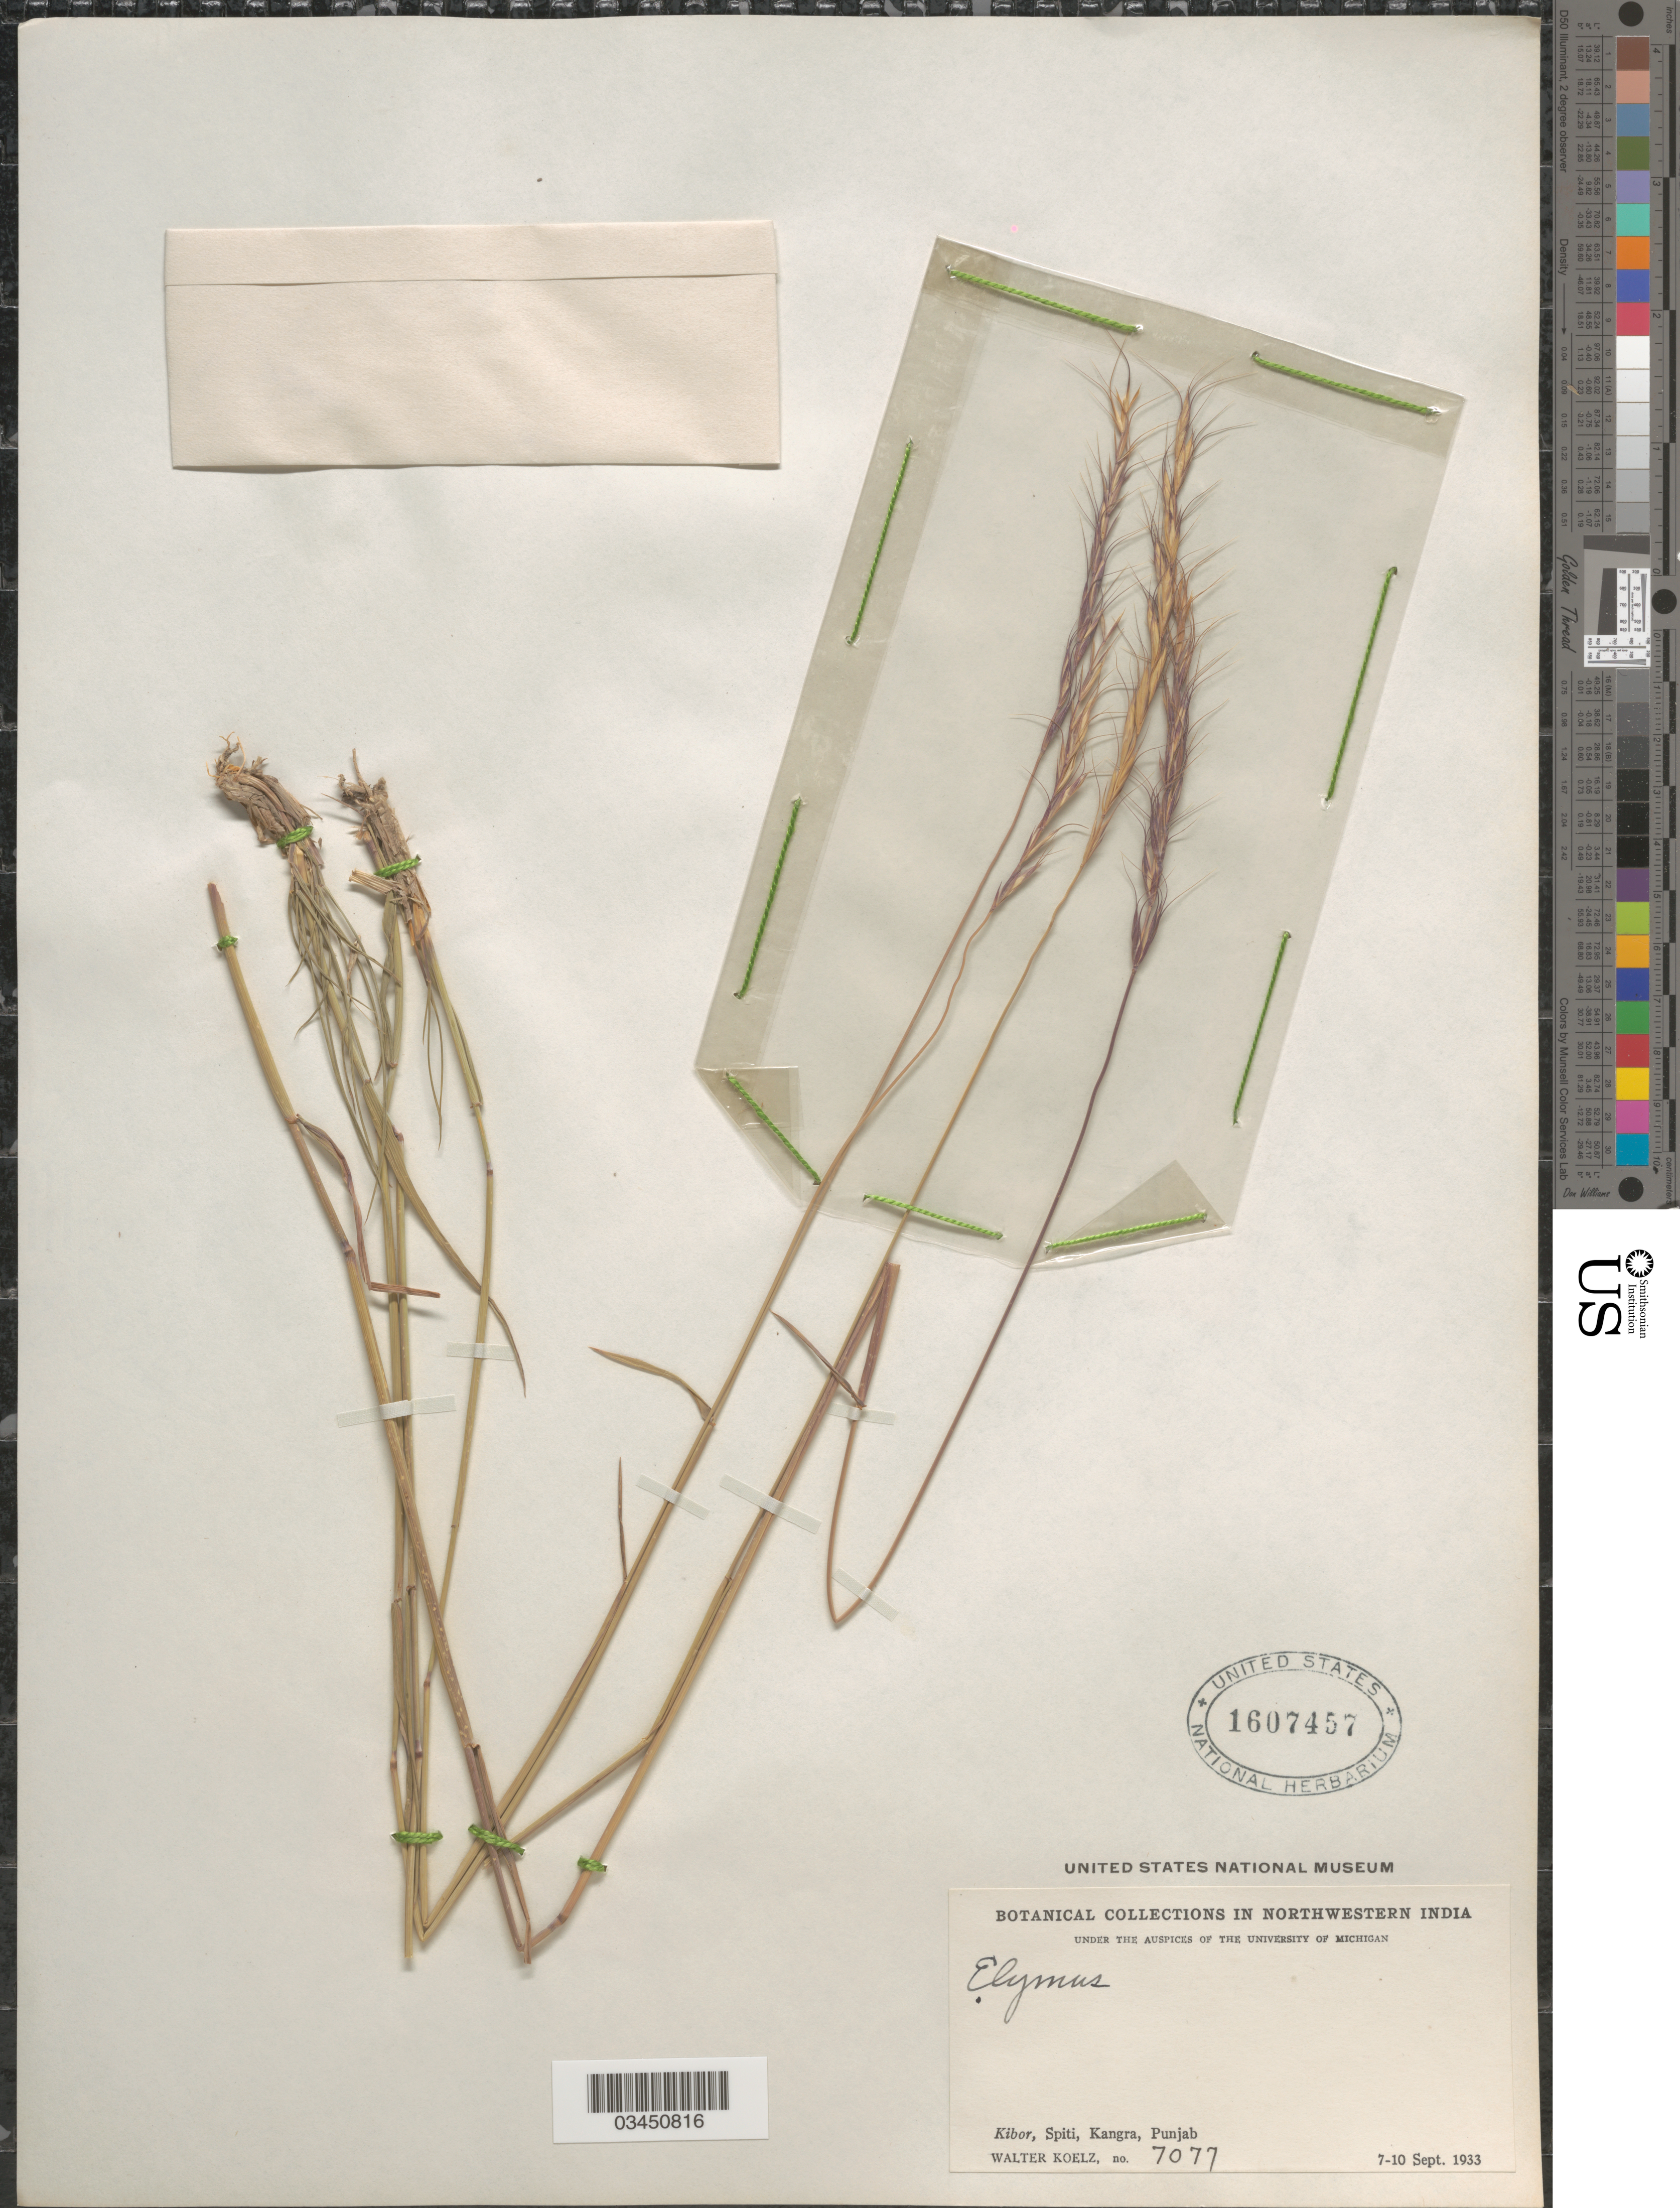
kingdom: Plantae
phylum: Tracheophyta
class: Liliopsida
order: Poales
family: Poaceae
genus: Elymus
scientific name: Elymus sibiricus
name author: L.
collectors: W. N. Koelz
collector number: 7077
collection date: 1933-09-07/1933-09-10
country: India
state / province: Punjab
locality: Northwestern India. Kibor, Spiti, Kangra.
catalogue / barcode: US 1607457